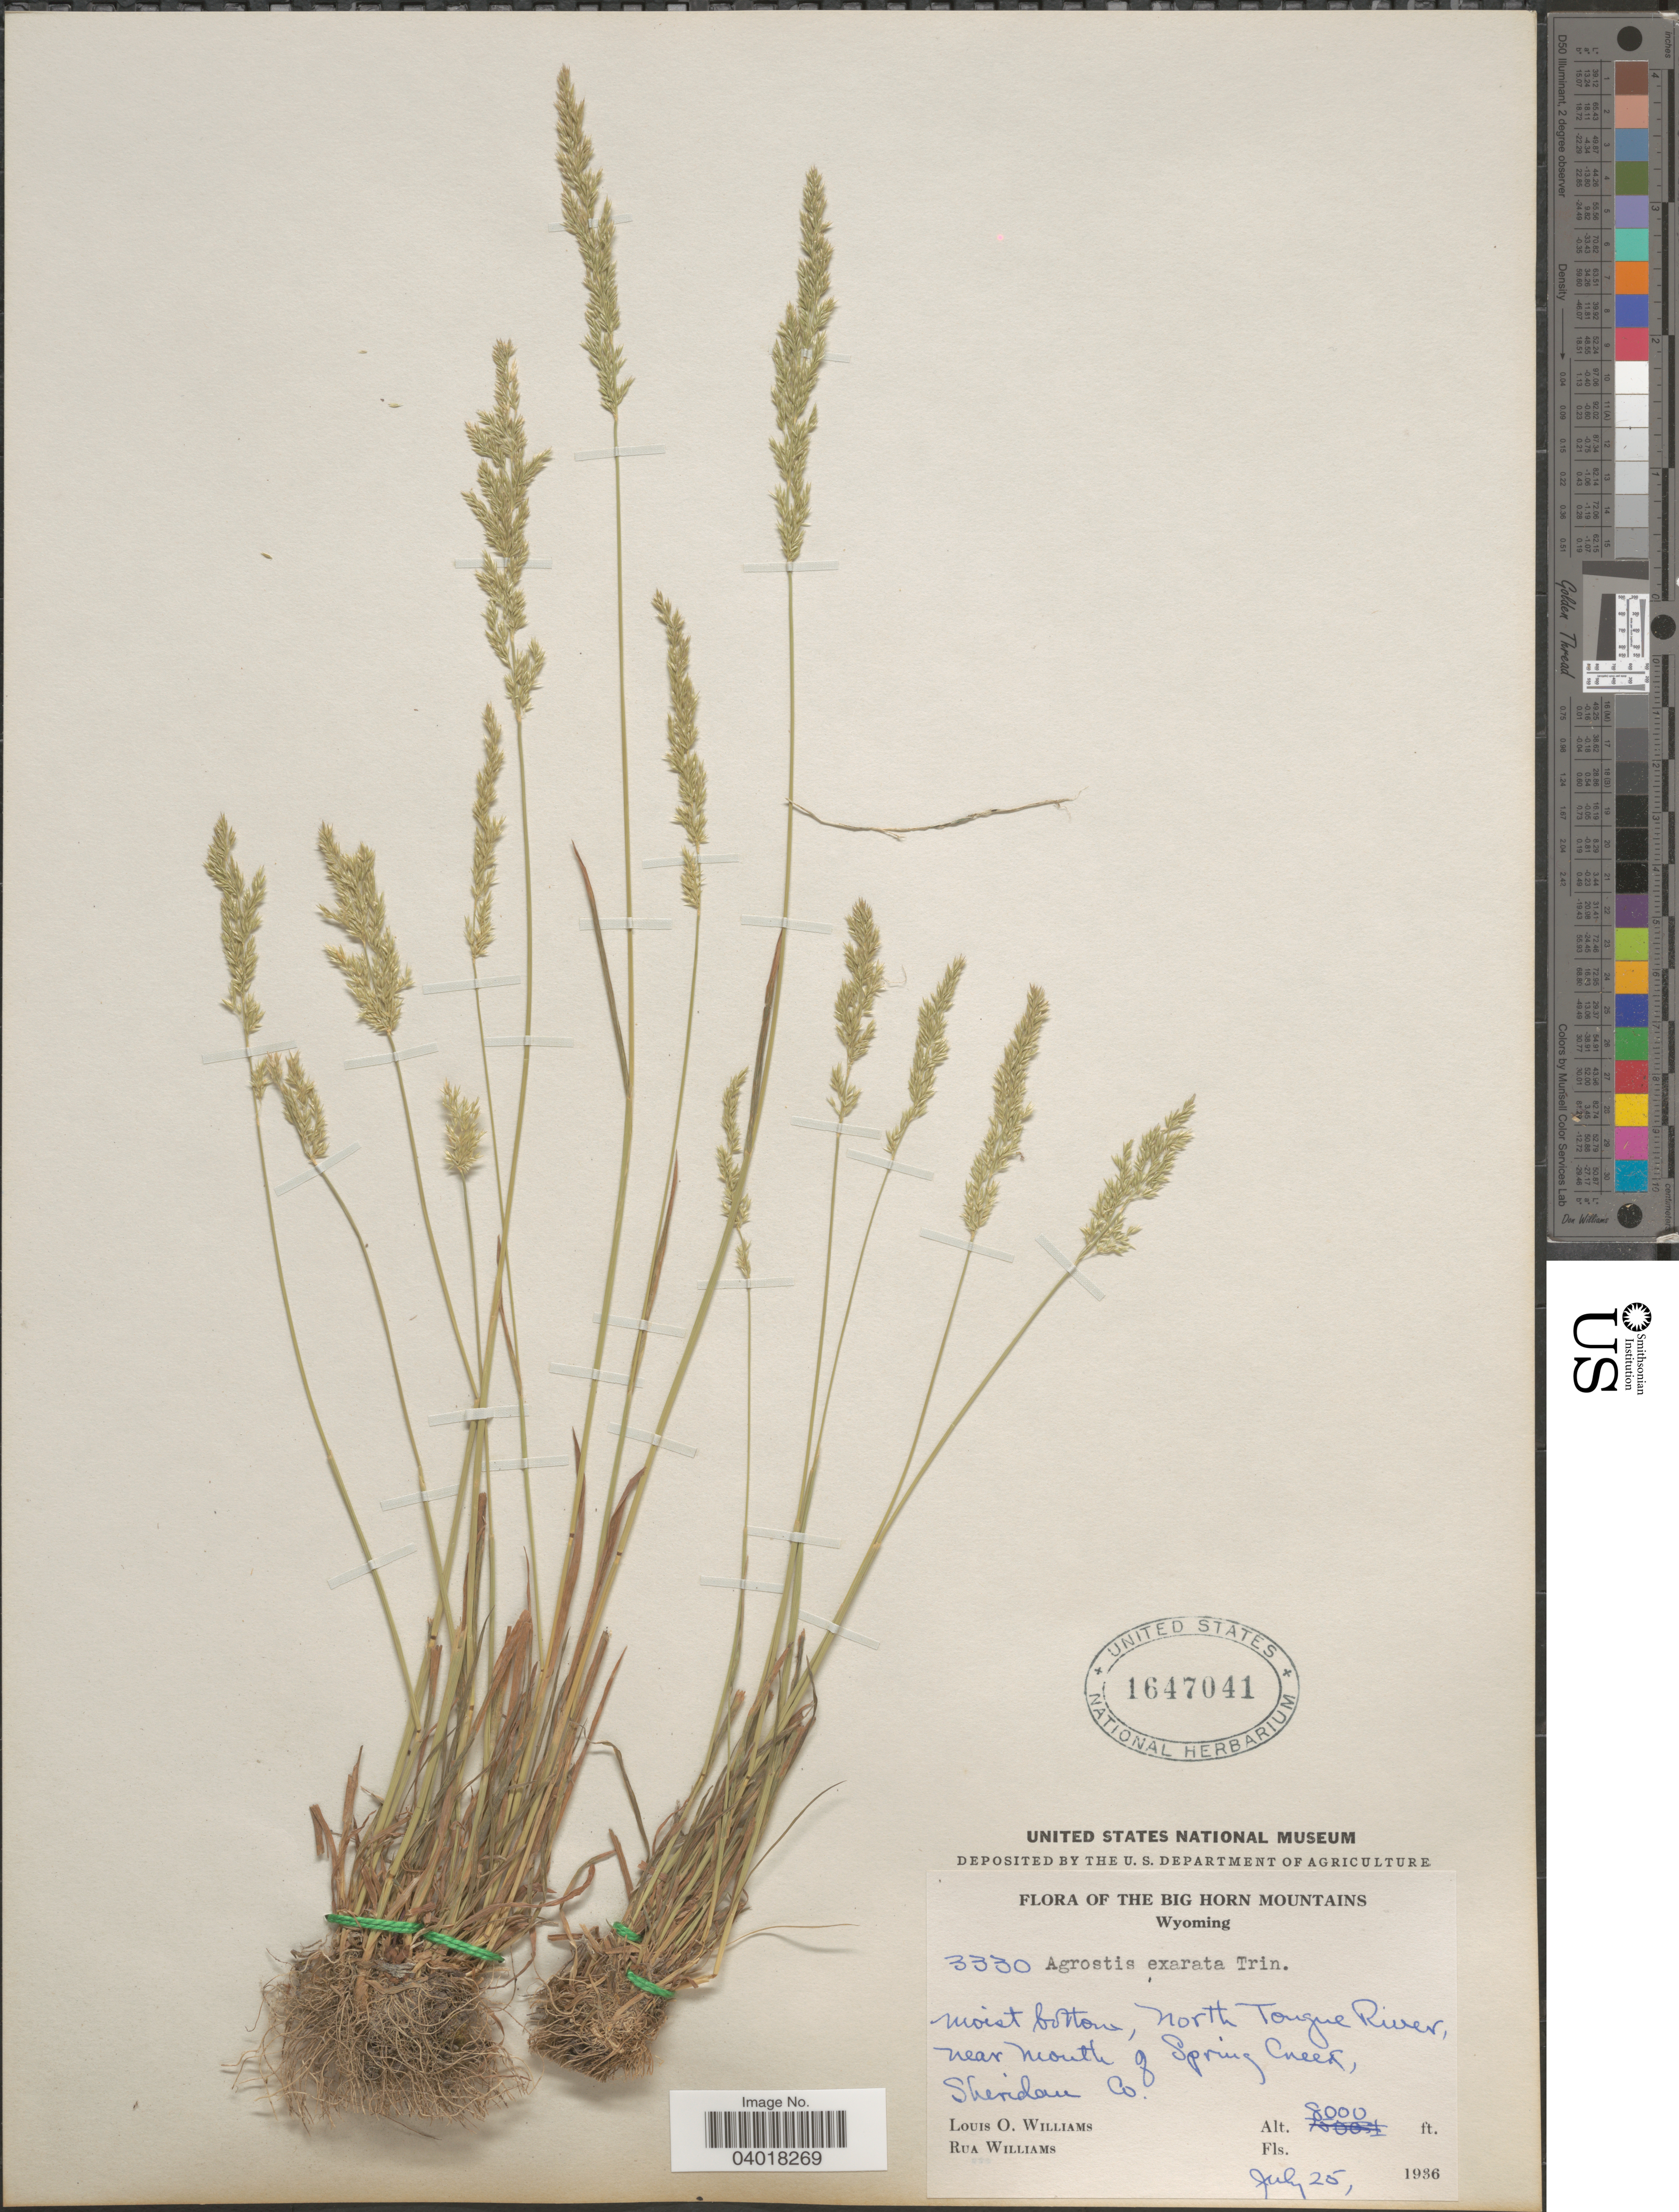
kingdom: Plantae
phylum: Tracheophyta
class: Liliopsida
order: Poales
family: Poaceae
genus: Agrostis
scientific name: Agrostis exarata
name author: Trin.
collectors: L. O. Williams & R. P. Williams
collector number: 3330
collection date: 1936-07-25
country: United States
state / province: Wyoming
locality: The Big Horn Mountains. Moist bottom, North Tongue River, near mouth of Spring Creek, Sheridan Co.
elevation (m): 2438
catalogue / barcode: US 1647041